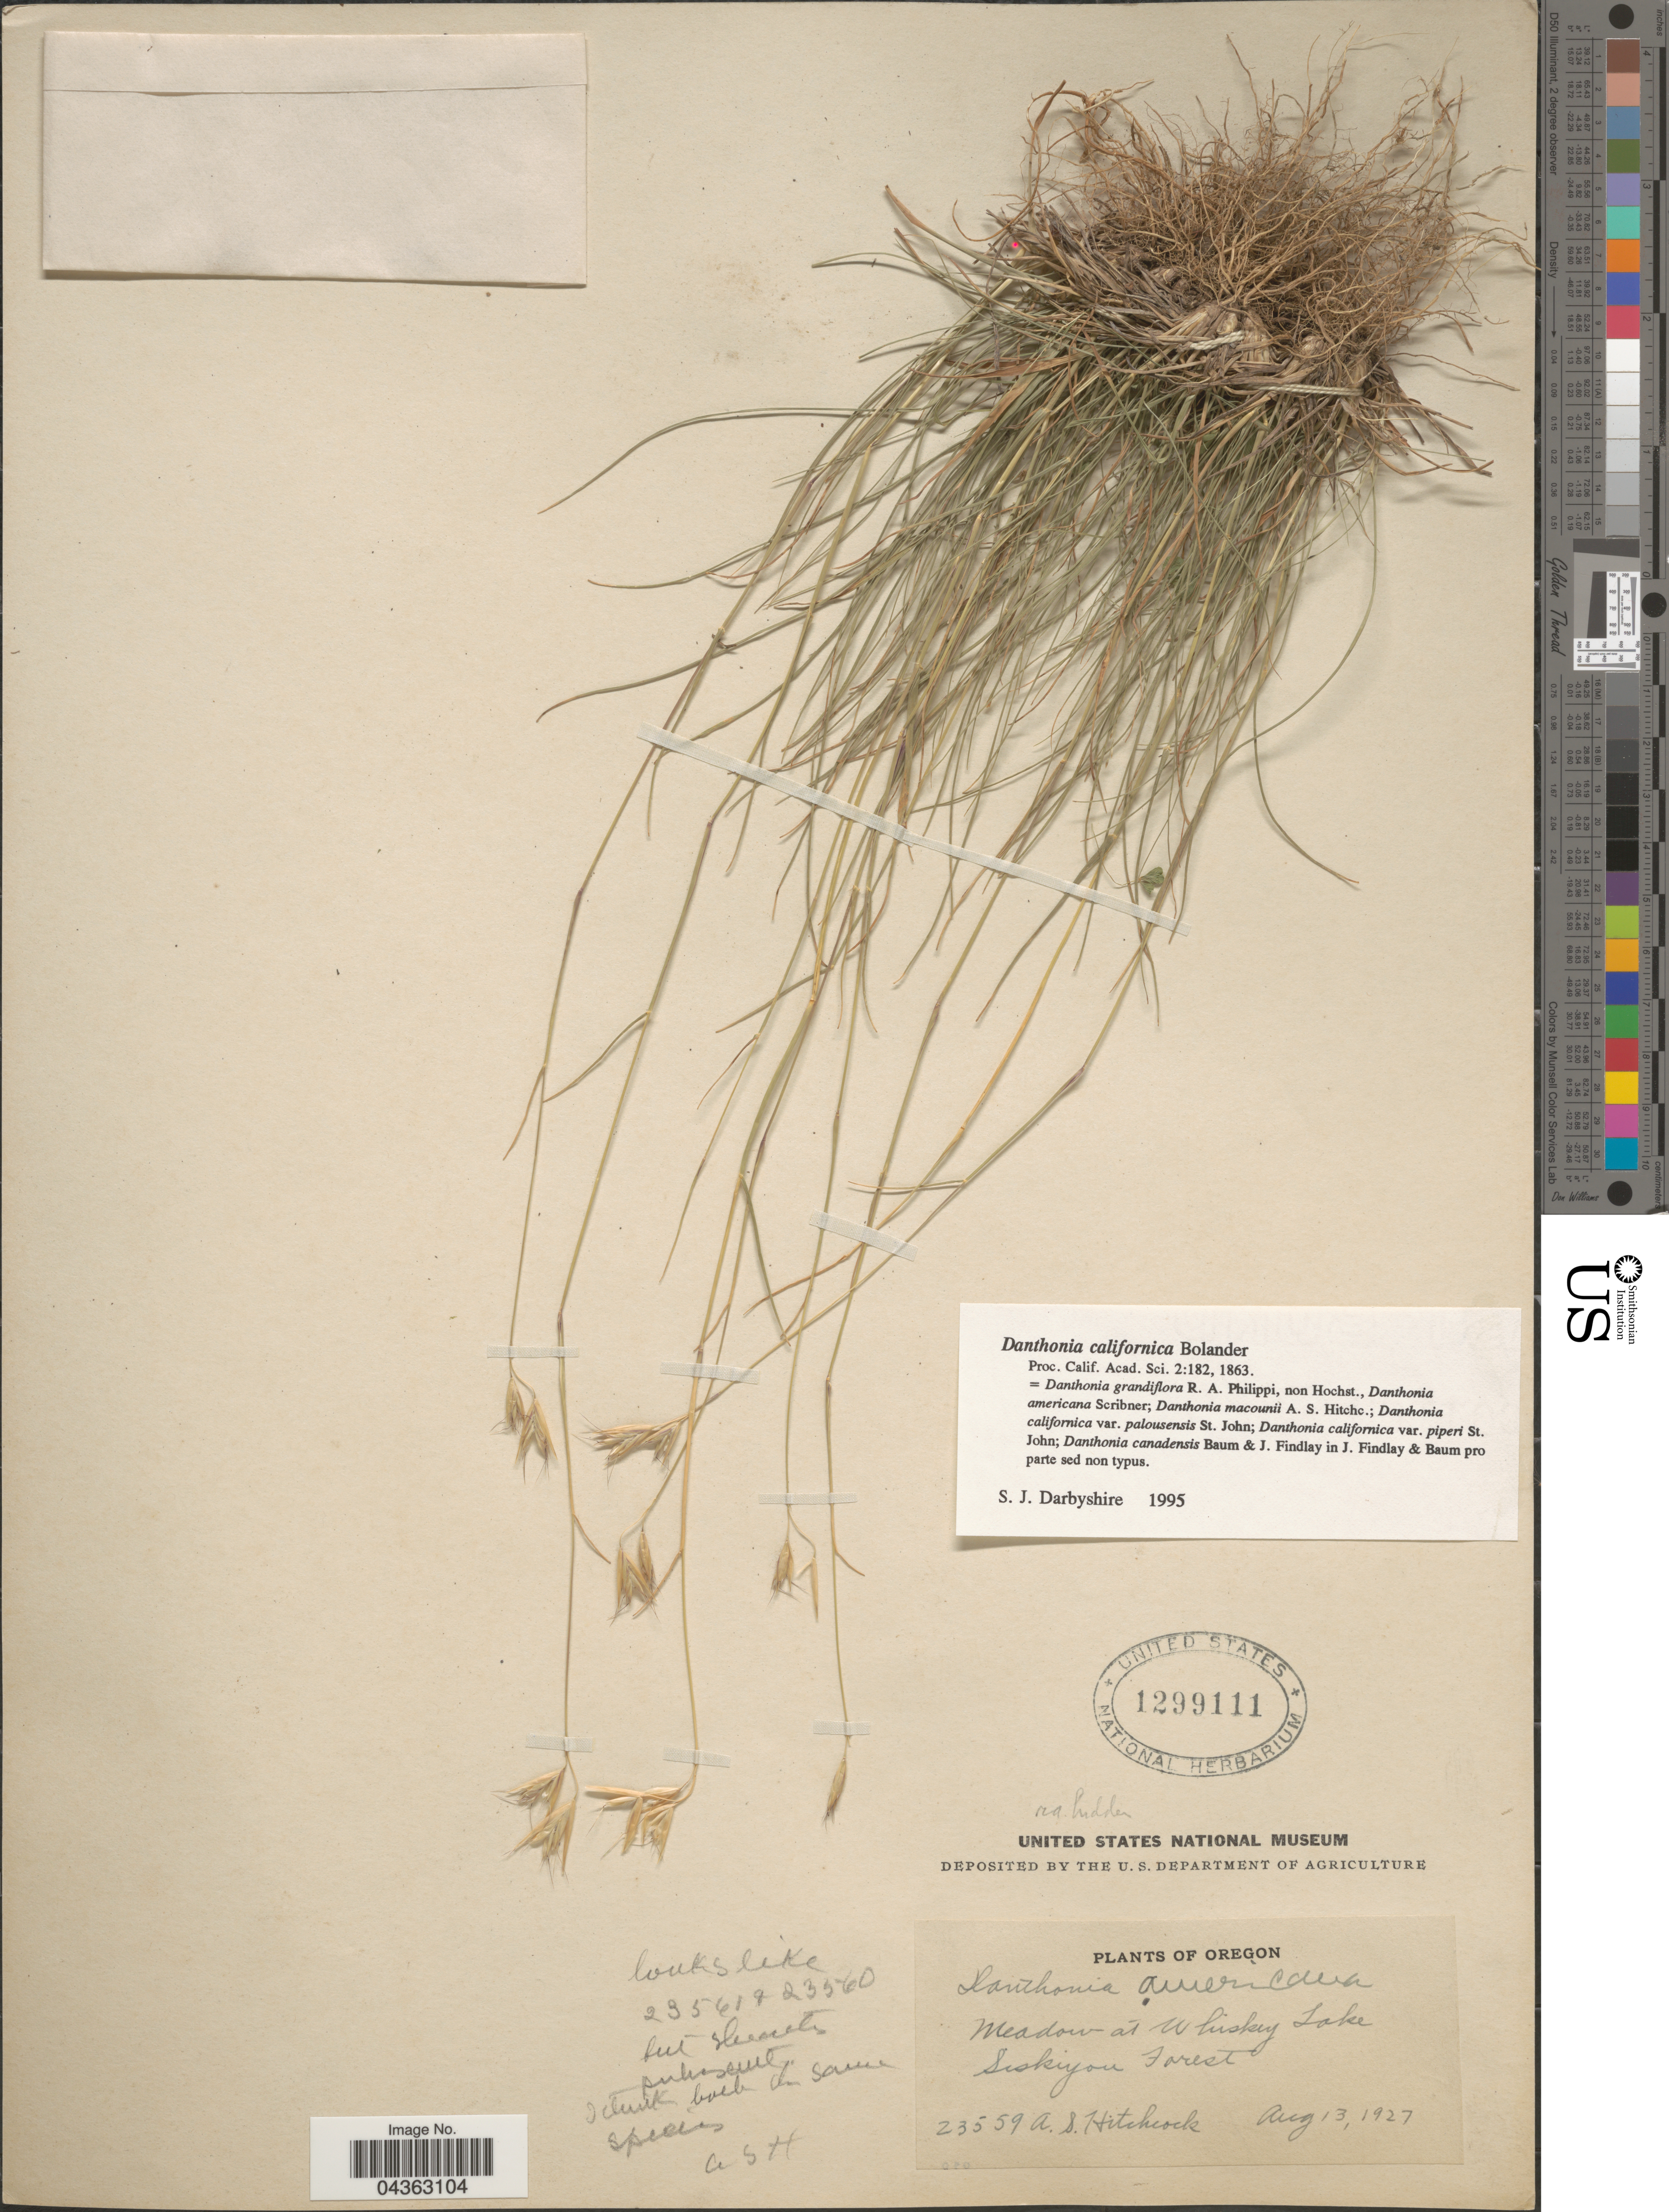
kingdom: Plantae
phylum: Tracheophyta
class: Liliopsida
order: Poales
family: Poaceae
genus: Danthonia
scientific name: Danthonia californica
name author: Bol.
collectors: A. S. Hitchcock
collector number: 23559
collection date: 1927-08-13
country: United States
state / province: Oregon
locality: Meadow at Whiskey Lake Siskiyou Forest.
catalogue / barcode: US 1299111